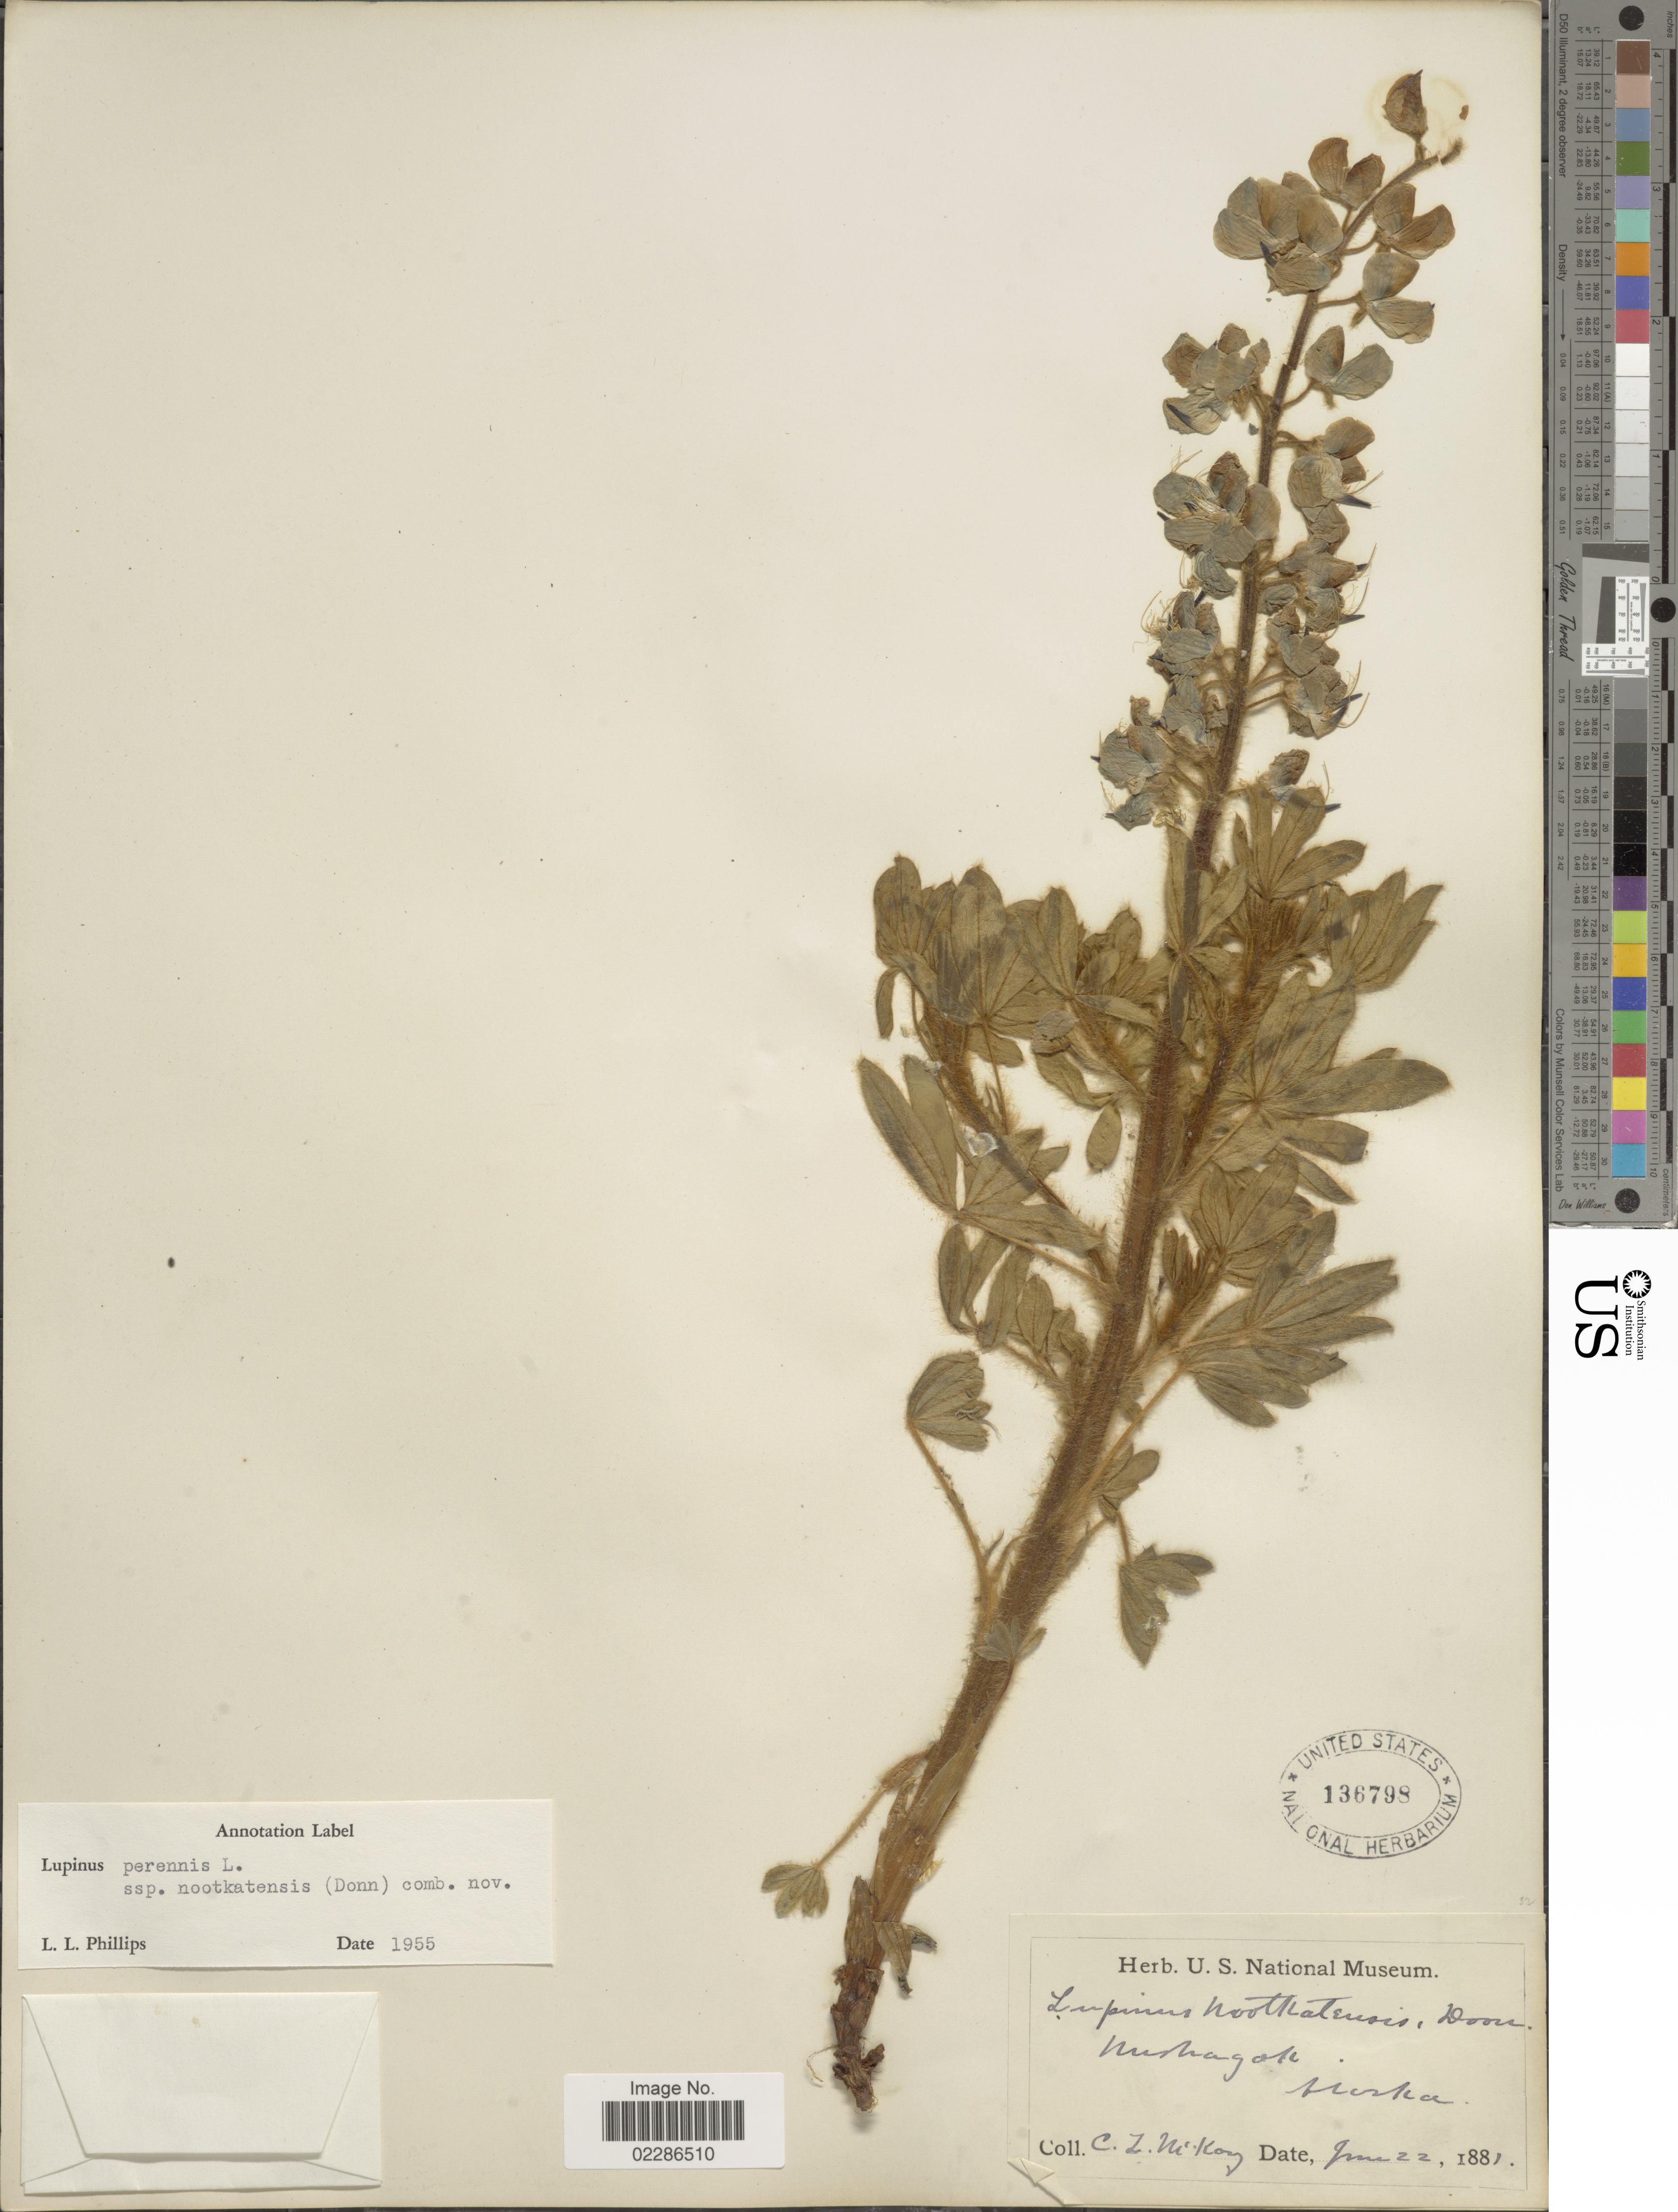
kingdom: Plantae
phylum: Tracheophyta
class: Magnoliopsida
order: Fabales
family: Fabaceae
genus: Lupinus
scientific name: Lupinus nootkatensis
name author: Donn ex Sims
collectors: C. Koy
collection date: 1881-06-22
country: United States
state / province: Alaska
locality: Nushagok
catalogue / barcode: US 136798